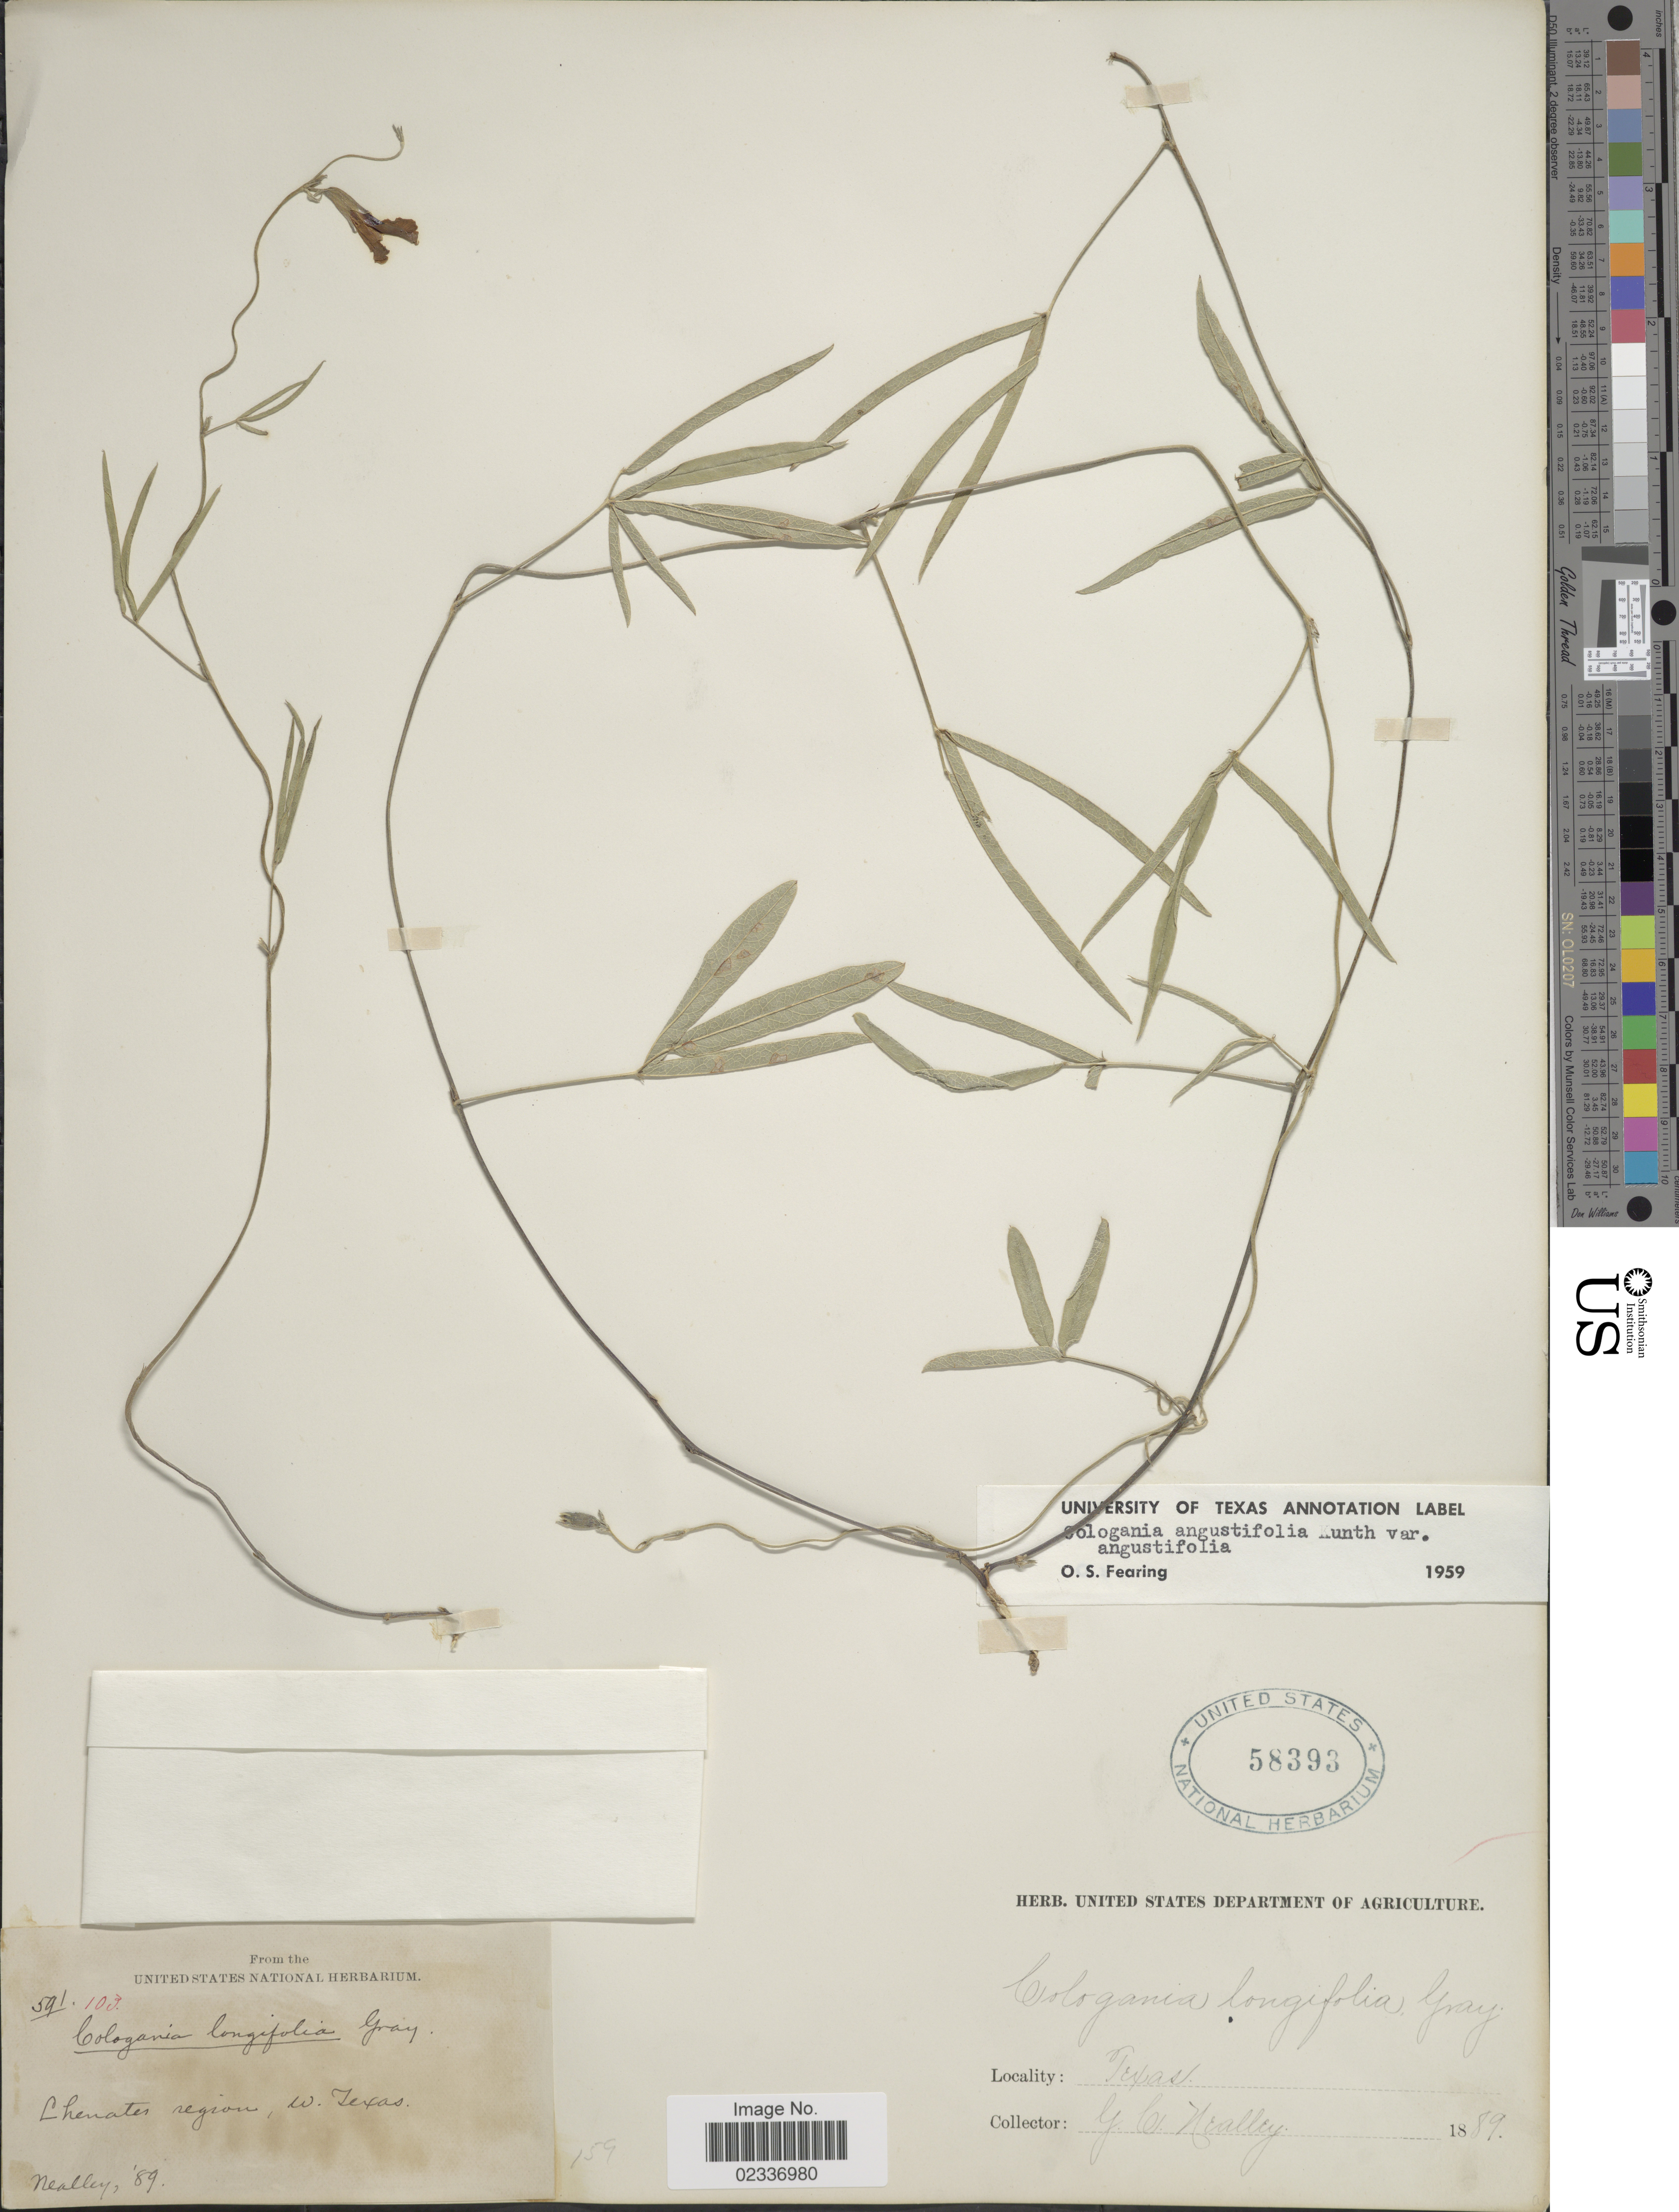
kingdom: Plantae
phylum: Tracheophyta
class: Magnoliopsida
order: Fabales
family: Fabaceae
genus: Cologania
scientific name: Cologania angustifolia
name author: Kunth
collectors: G. C. Nealley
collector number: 591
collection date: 1889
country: United States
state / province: Texas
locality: Chenates region, W. Texas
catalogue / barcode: US 58393